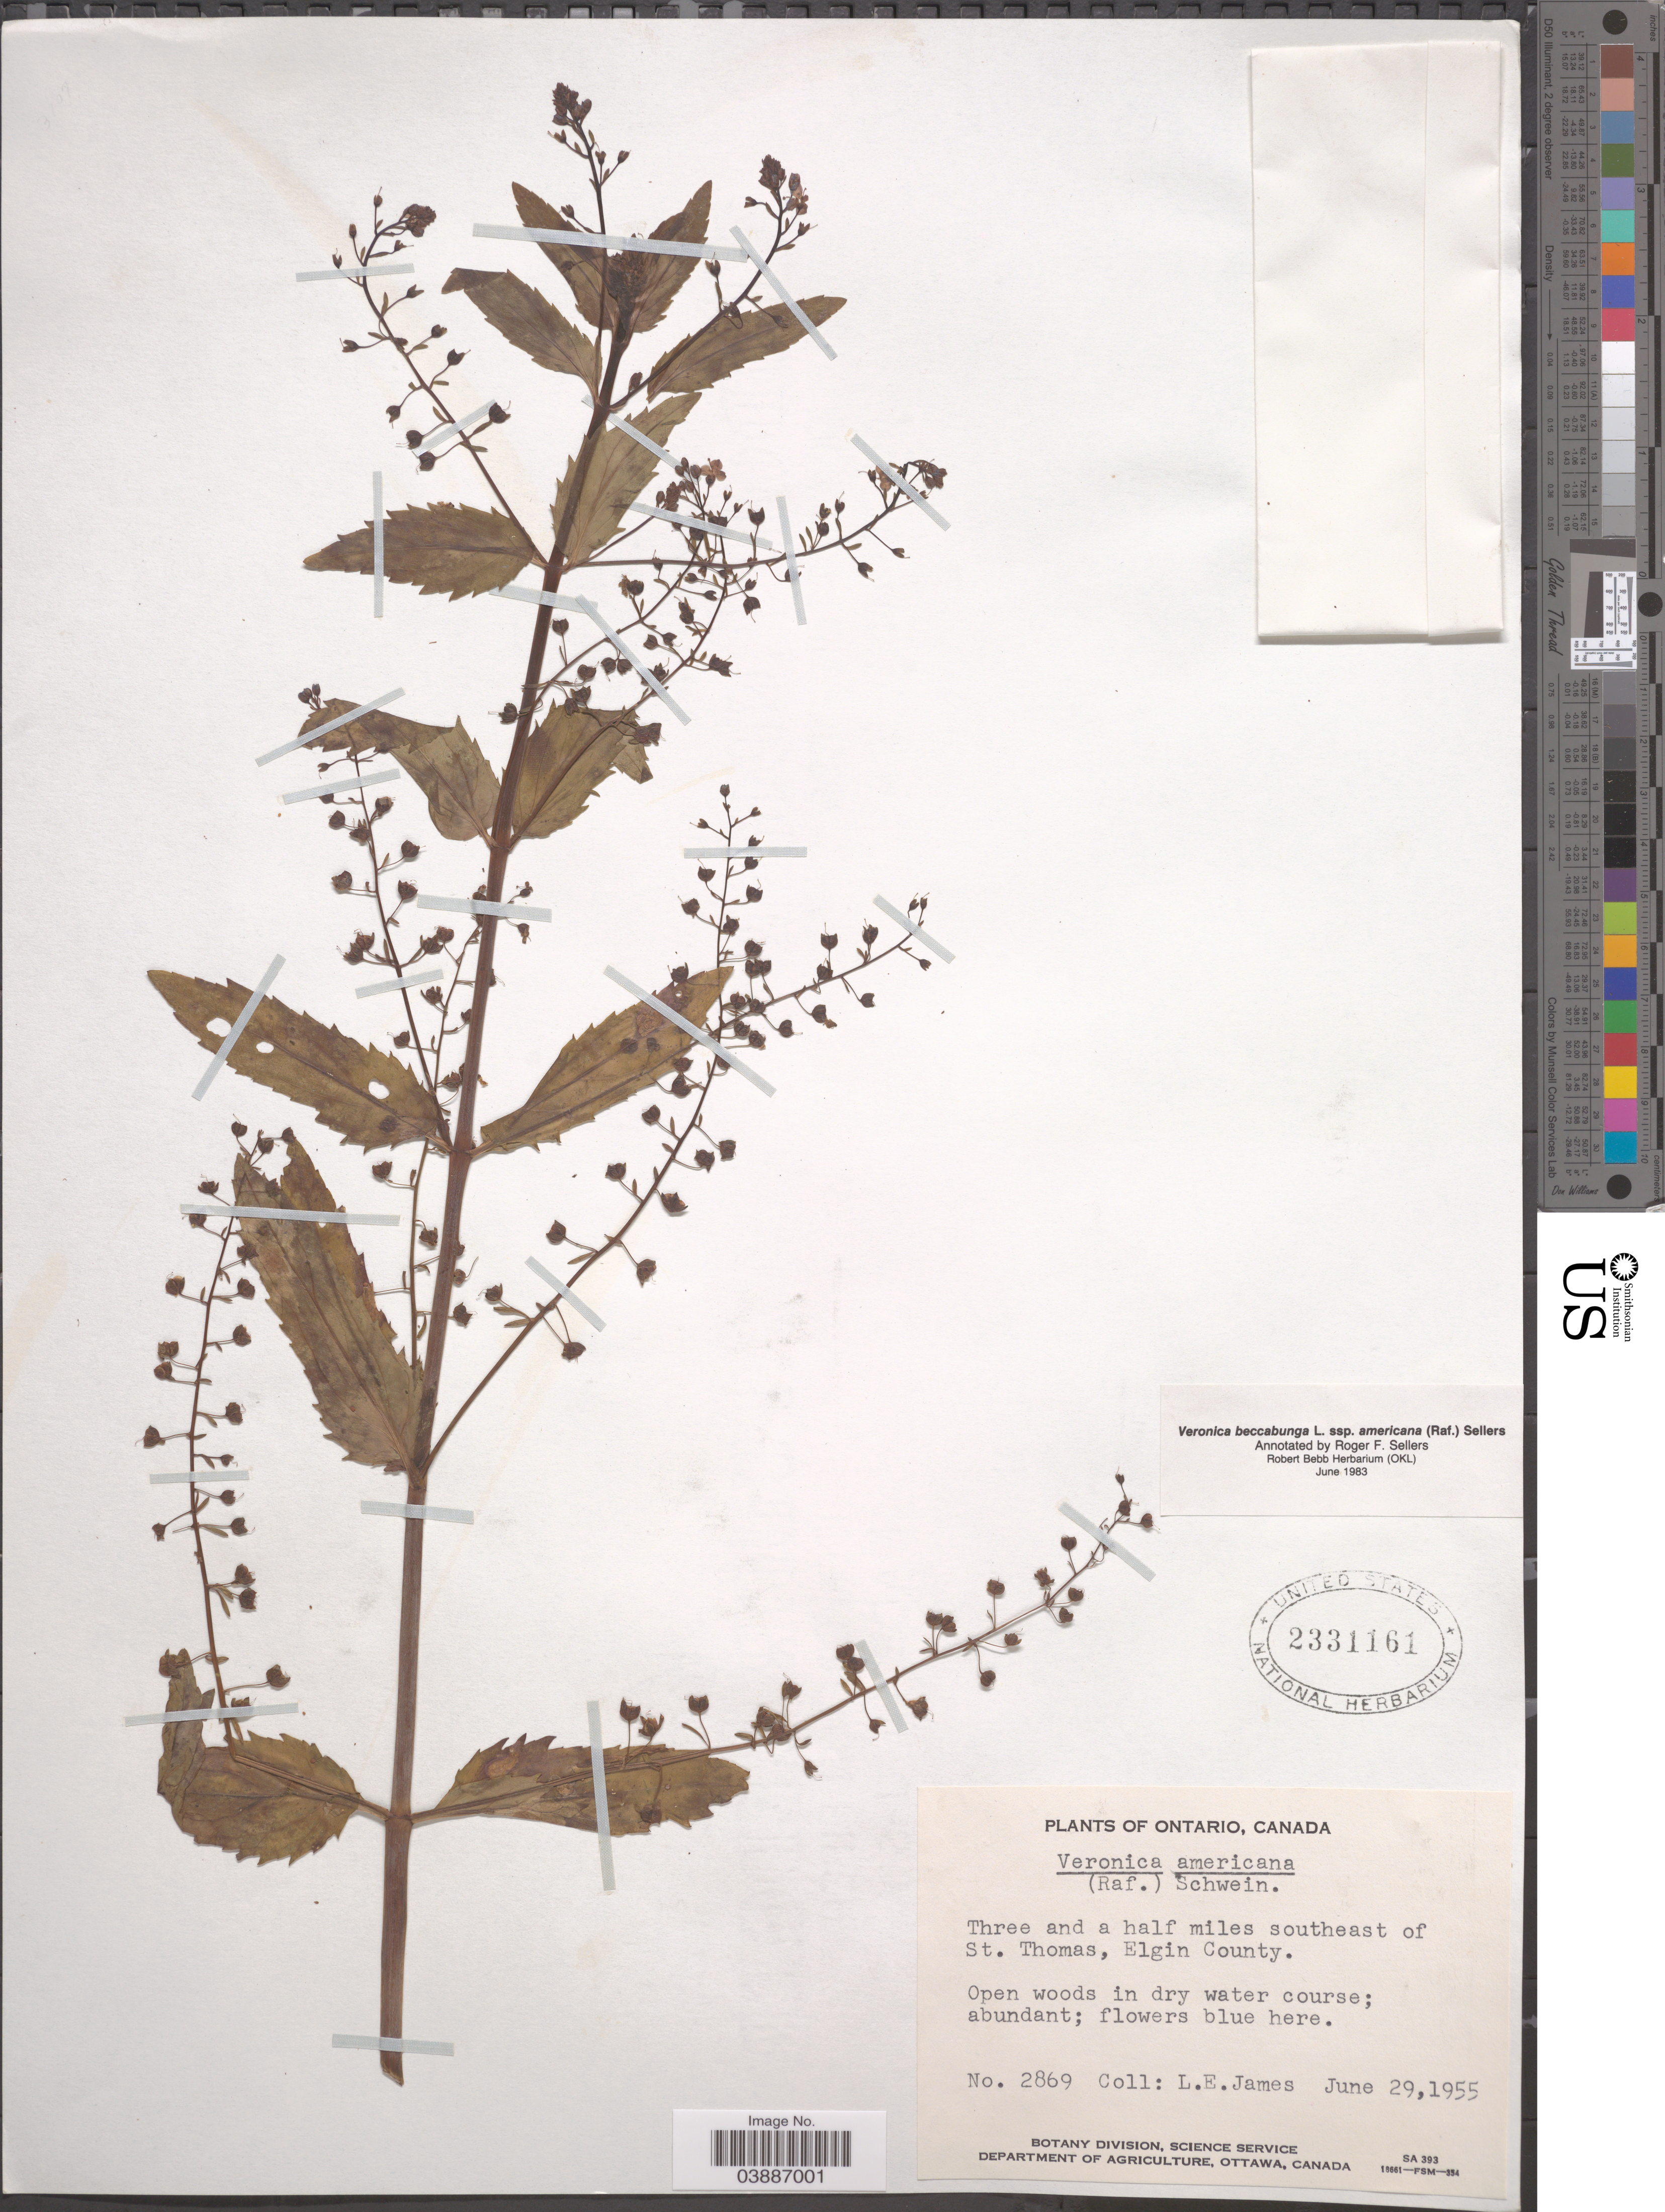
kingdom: Plantae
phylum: Tracheophyta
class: Magnoliopsida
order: Lamiales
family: Plantaginaceae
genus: Veronica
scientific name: Veronica beccabunga subsp. americana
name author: Raf.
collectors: L. E. James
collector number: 2869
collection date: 1955-06-29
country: Canada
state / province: Ontario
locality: Three and a half miles southeast of St. Thomas, Elgin County.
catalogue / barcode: US 2331161